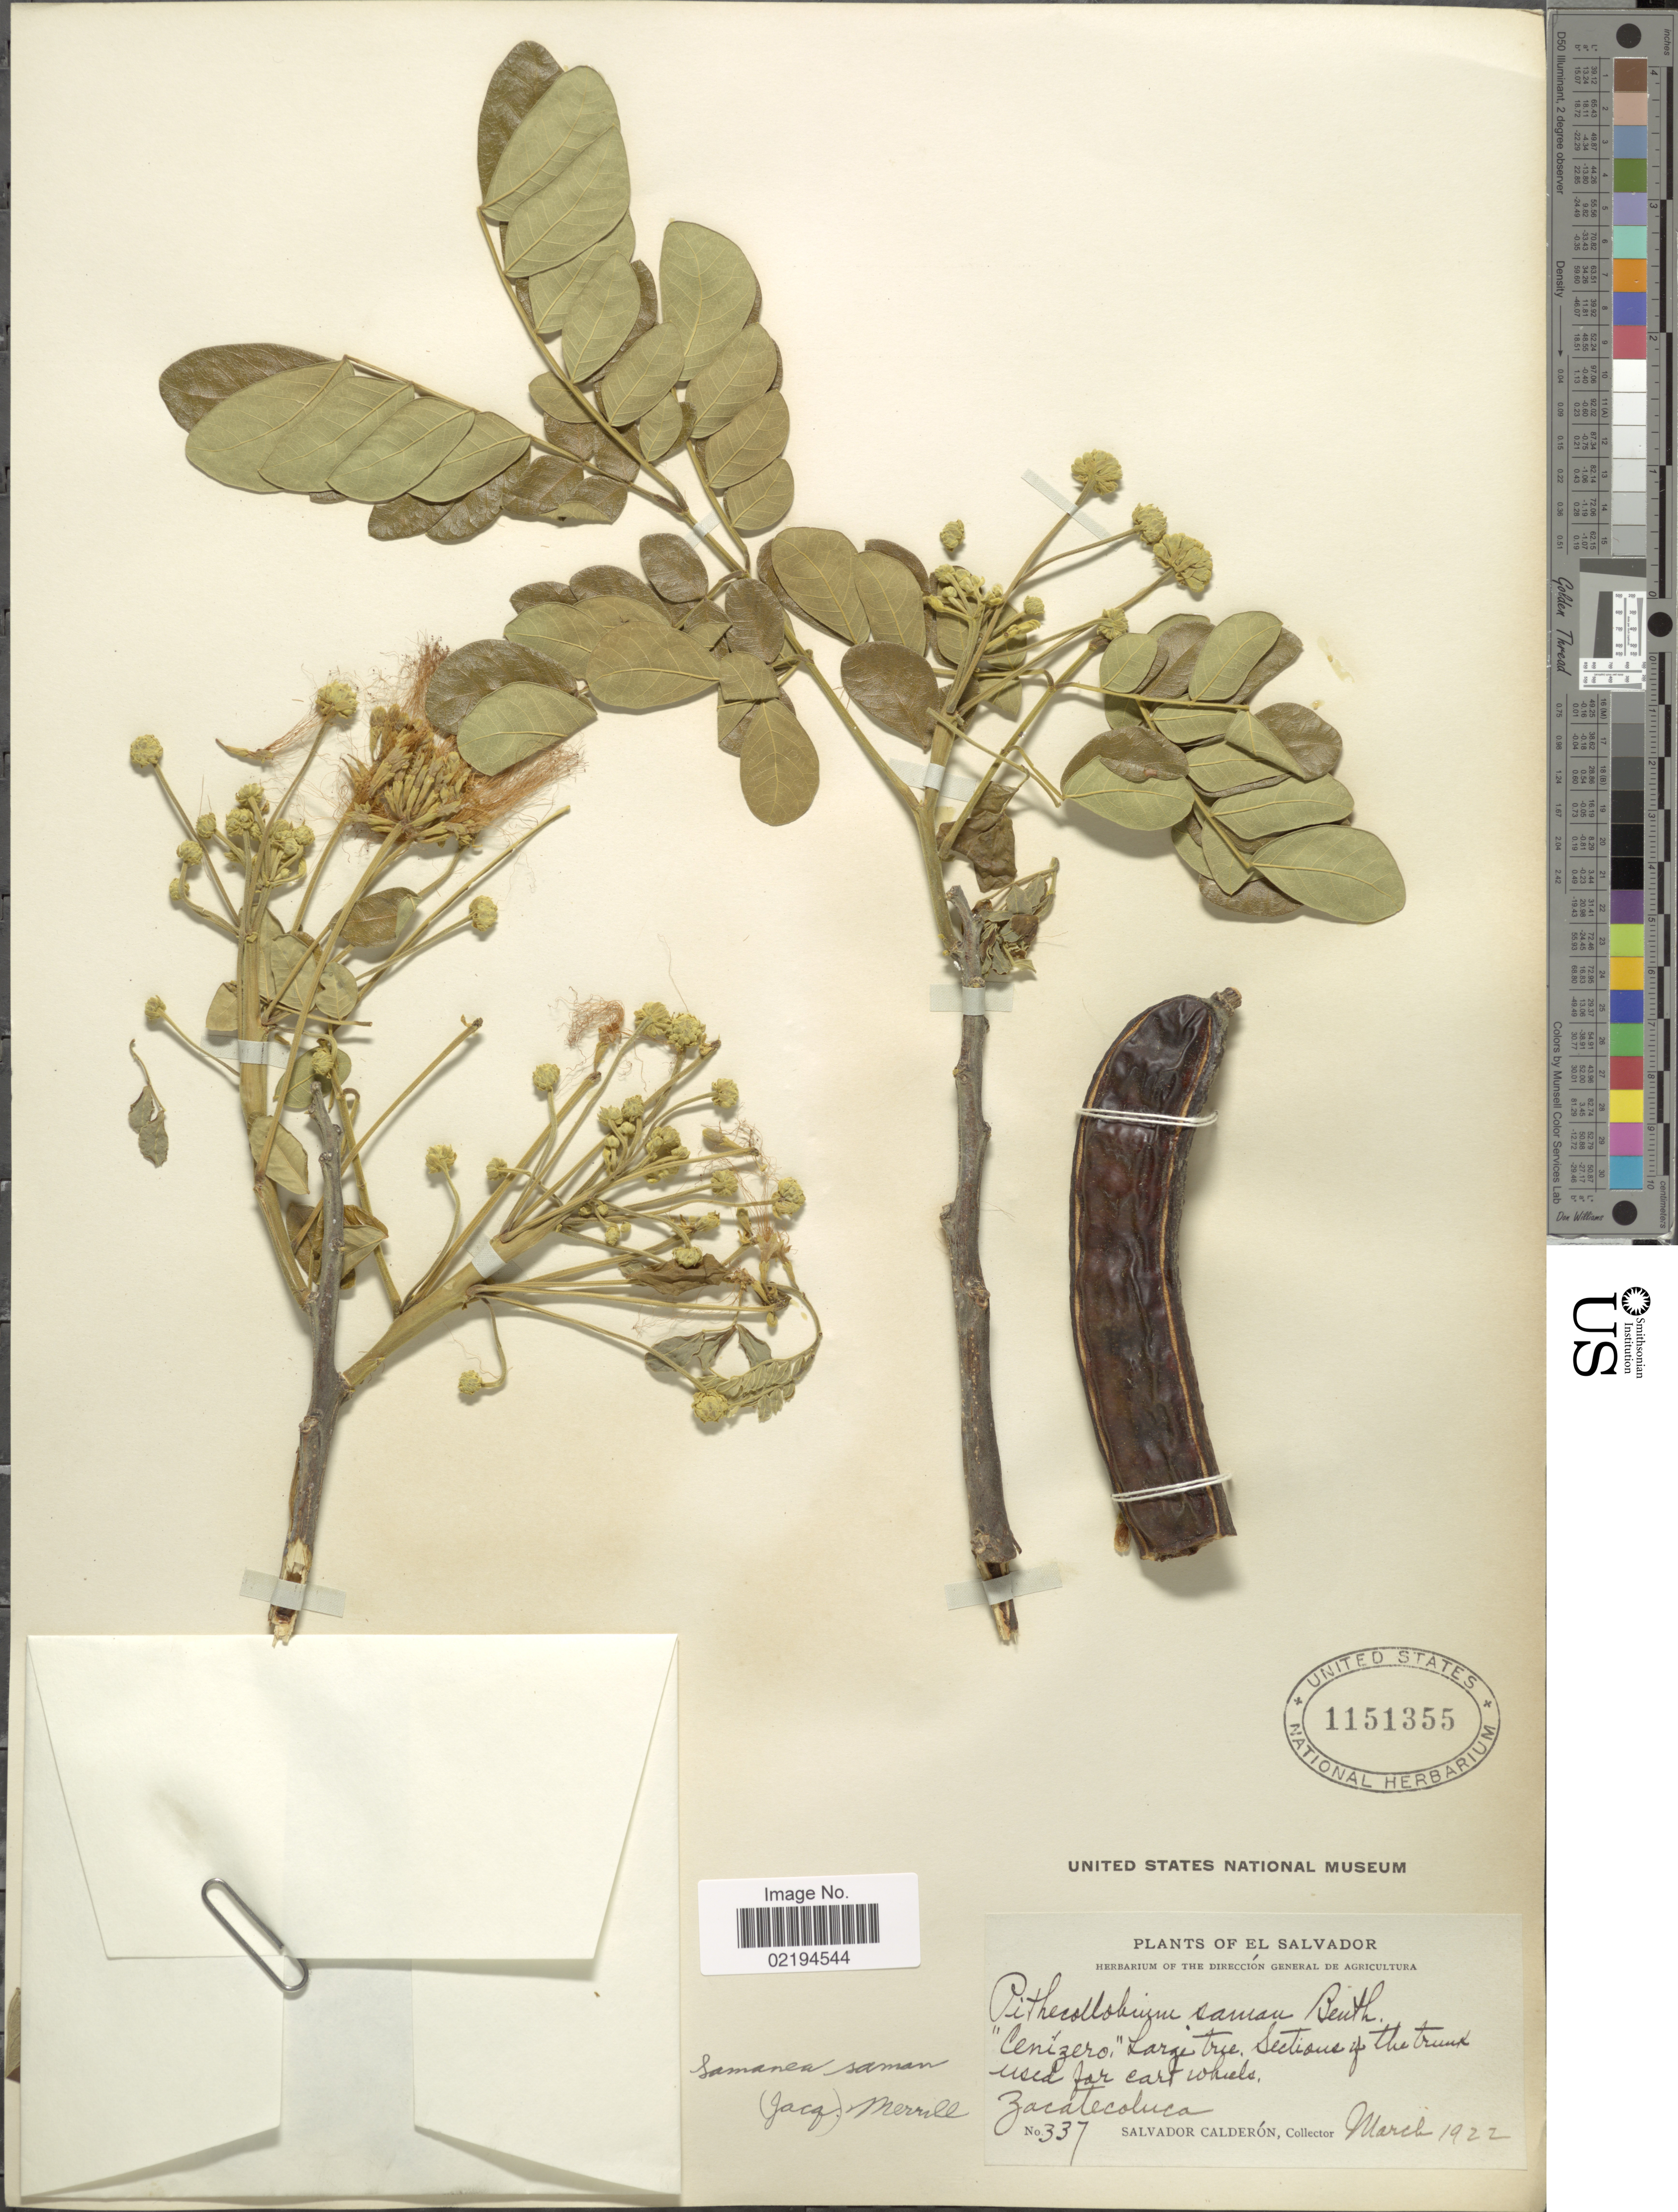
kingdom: Plantae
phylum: Tracheophyta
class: Magnoliopsida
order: Fabales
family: Fabaceae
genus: Samanea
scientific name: Samanea saman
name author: (Jacq.) Merr.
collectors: S. Calderón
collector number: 337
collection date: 1922-03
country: El Salvador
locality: Zacatecoluca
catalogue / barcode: US 1151355